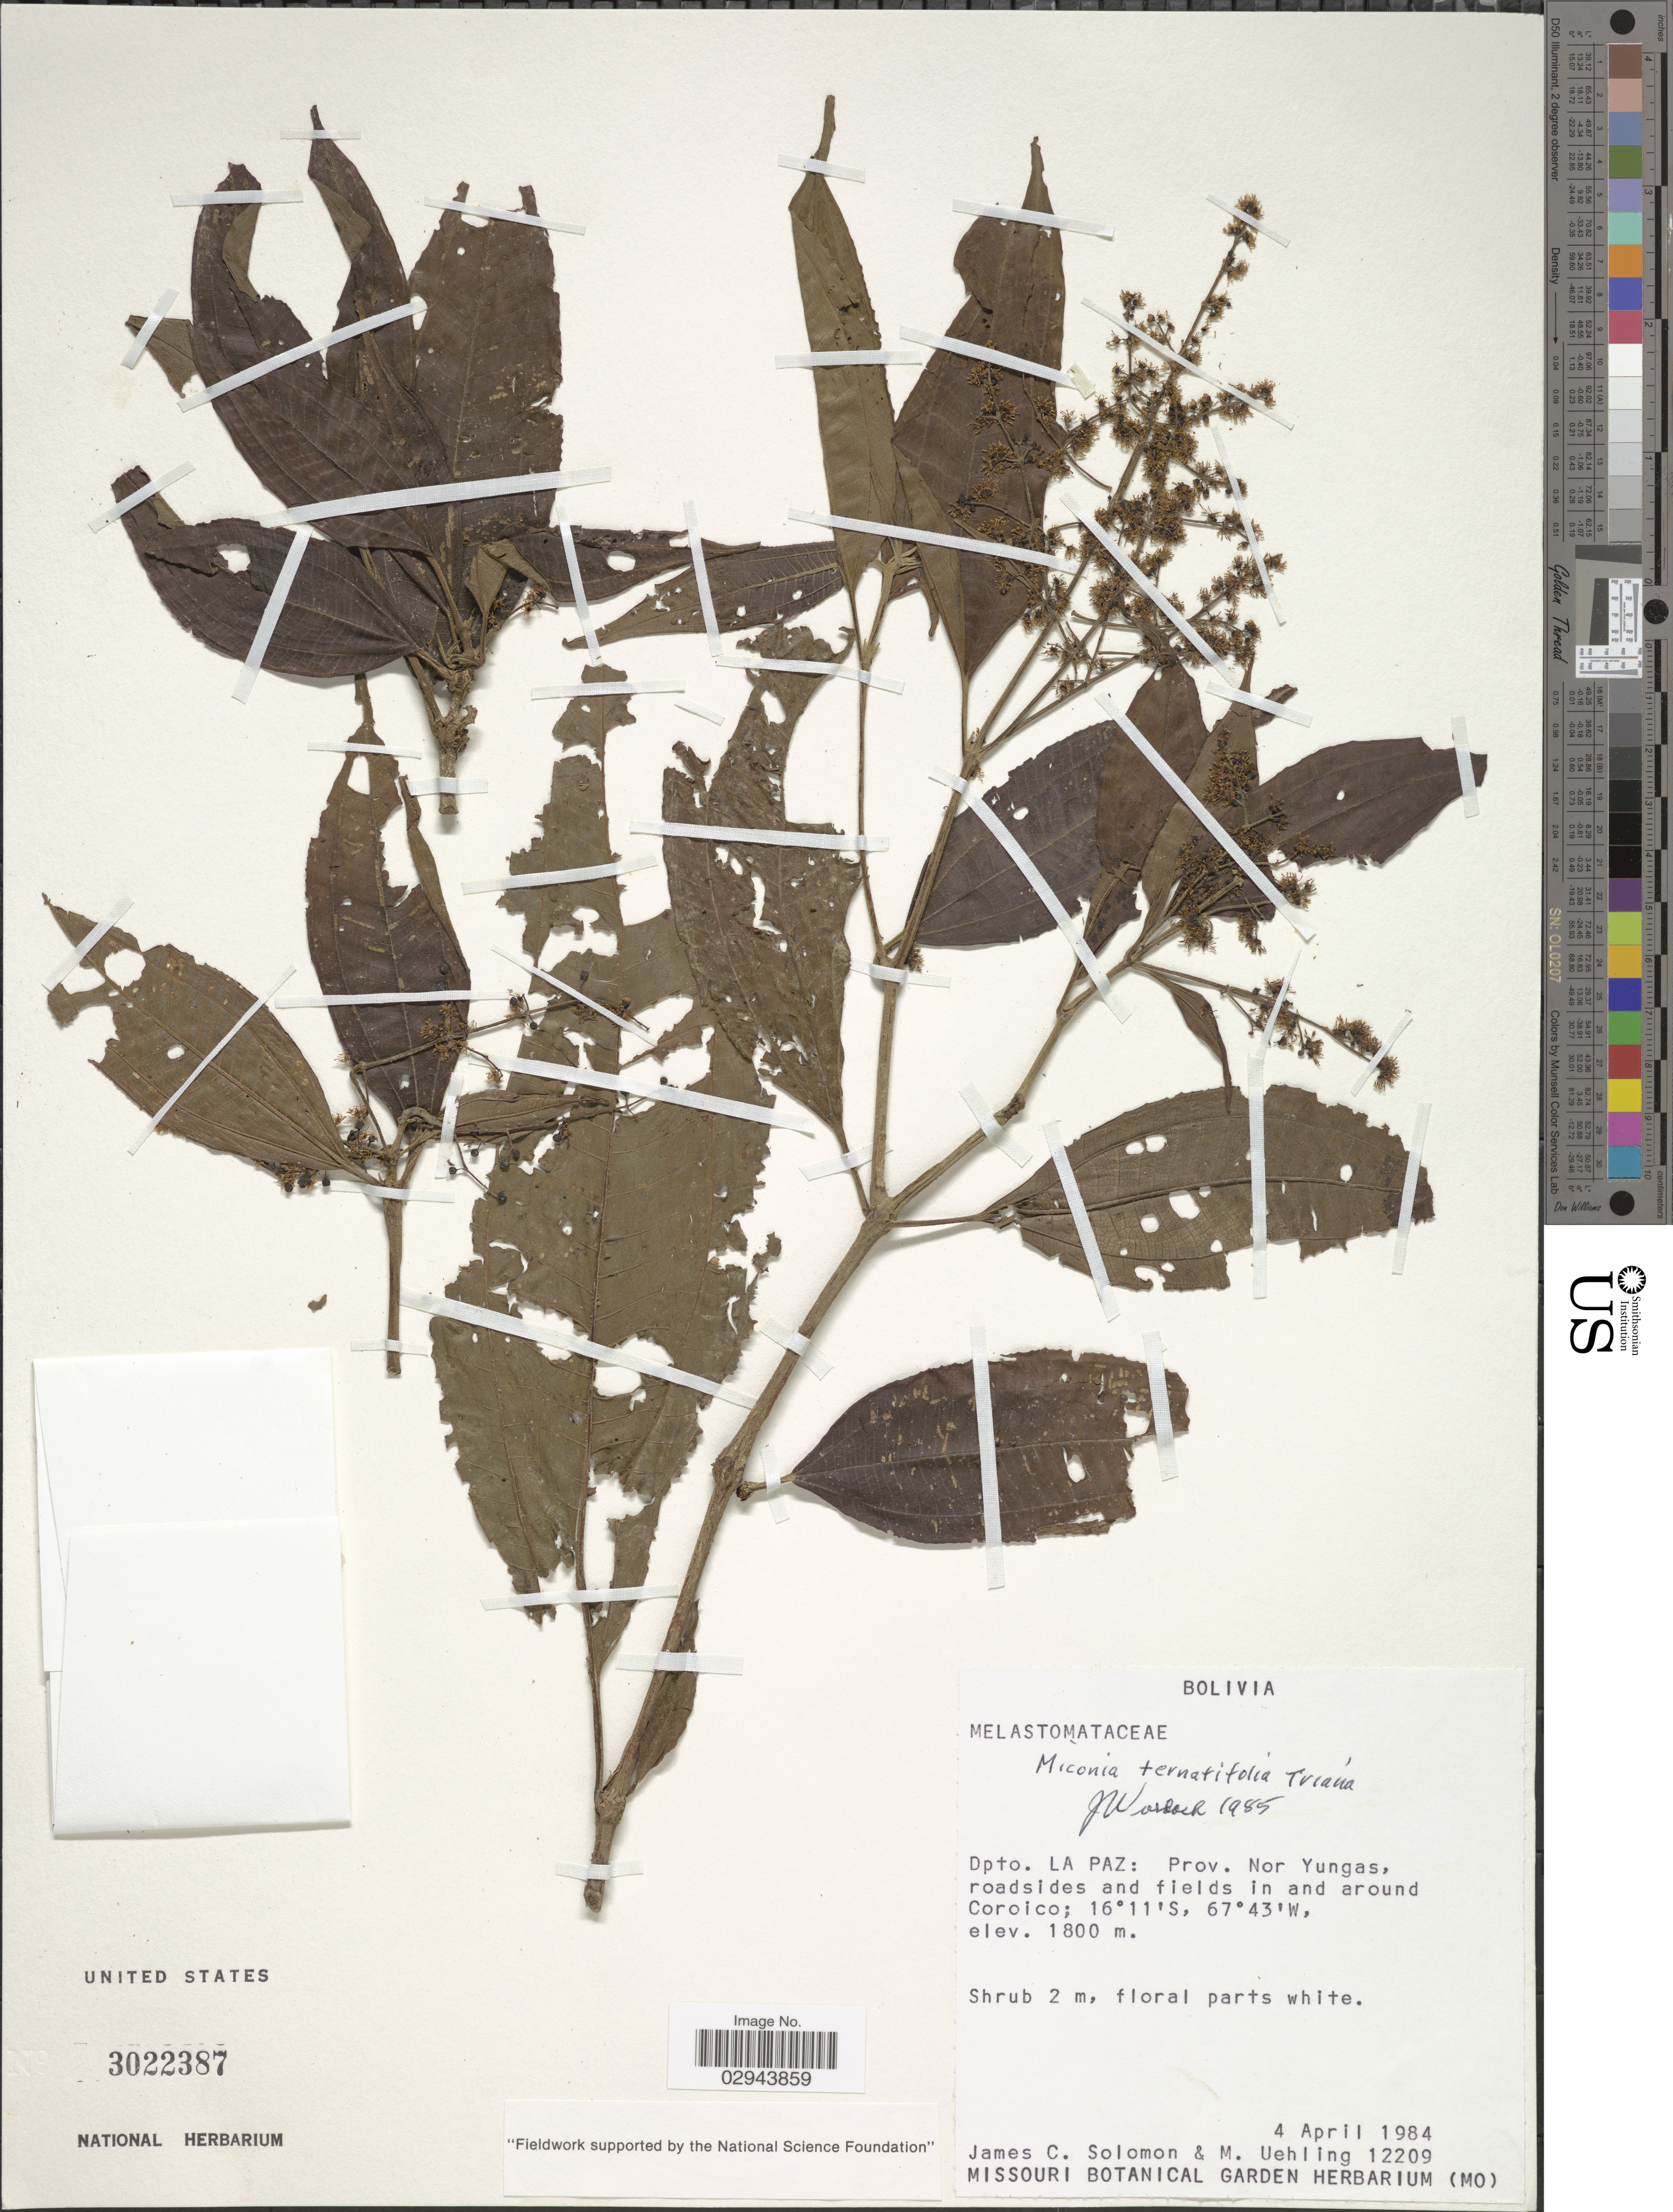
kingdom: Plantae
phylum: Tracheophyta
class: Magnoliopsida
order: Myrtales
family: Melastomataceae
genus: Miconia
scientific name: Miconia ternatifolia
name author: Triana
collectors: J. C. Solomon & M. Uehling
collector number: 12209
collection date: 1984-04-04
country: Bolivia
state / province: La Paz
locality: Dpto. La Paz: Prov. Nor Yungas, roadsides and fields in and around Coroico.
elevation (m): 1800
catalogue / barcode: US 3022387